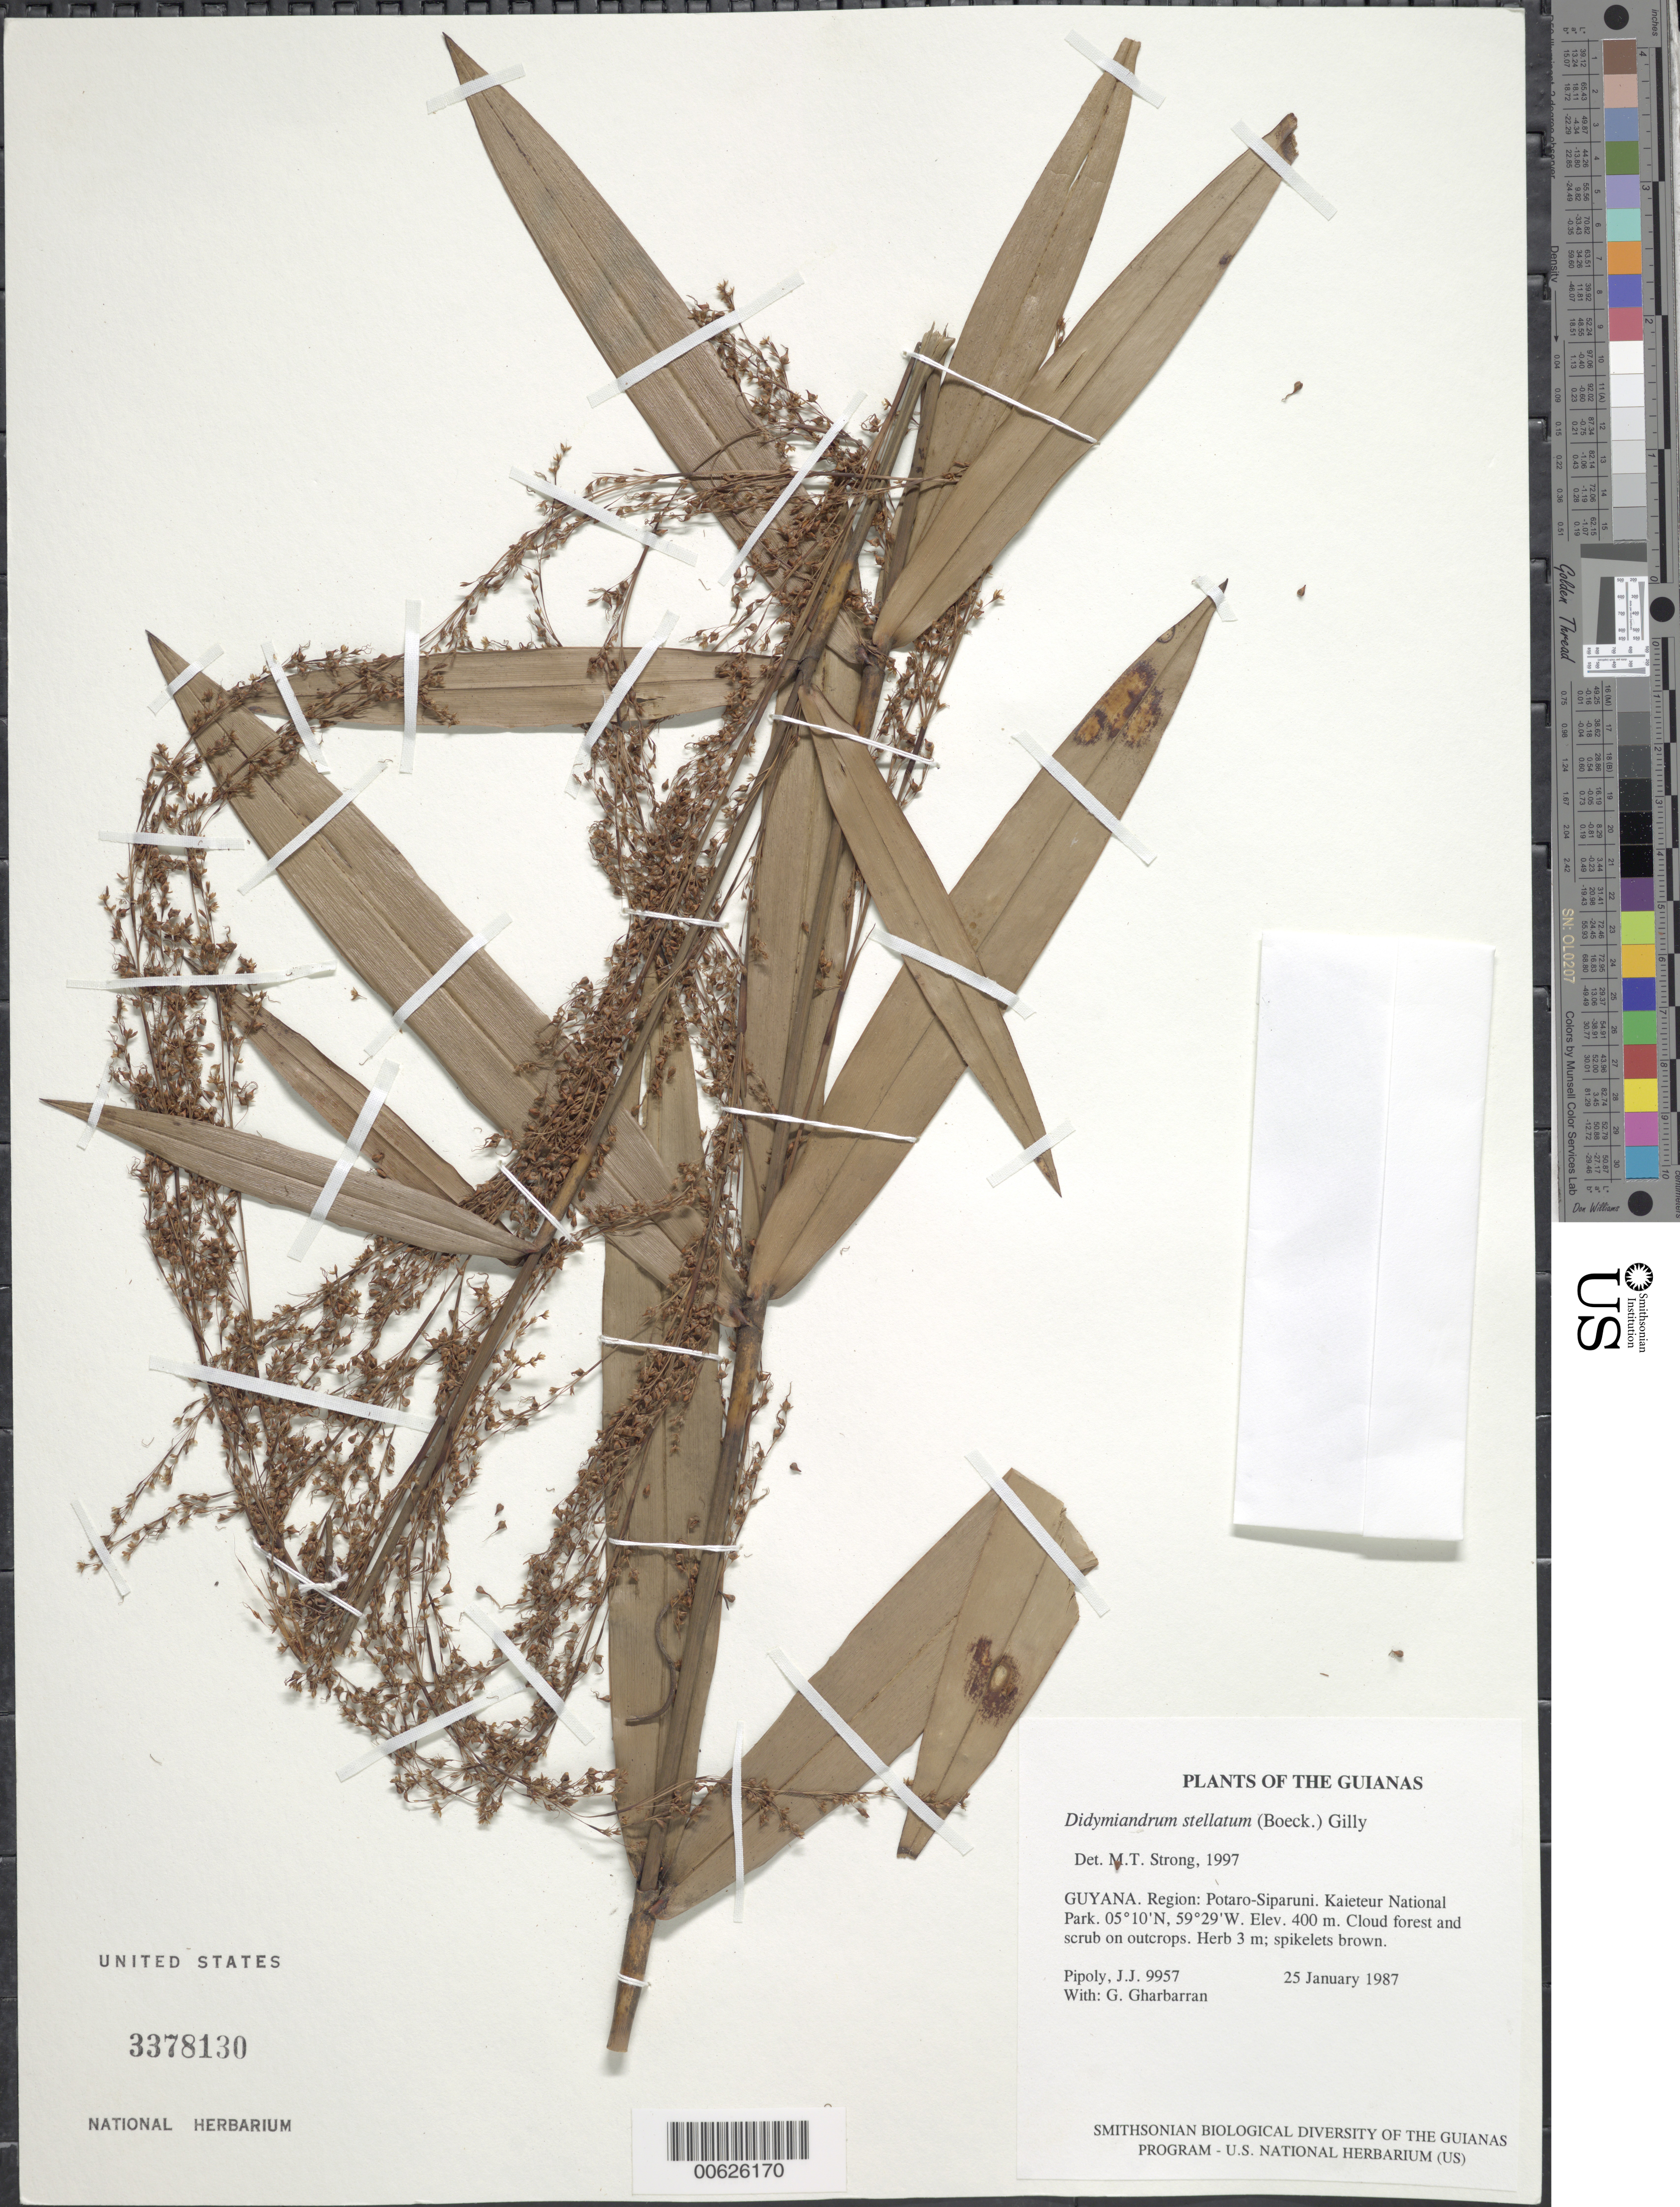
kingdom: Plantae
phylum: Tracheophyta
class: Liliopsida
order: Poales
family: Cyperaceae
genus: Didymiandrum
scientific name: Didymiandrum stellatum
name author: (Boeckeler) Gilly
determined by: Strong, M. T., (US), Smithsonian Institution - National Museum of Natural History (UNITED STATES)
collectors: J. J. Pipoly & G. Gharbarran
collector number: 9957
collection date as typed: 25 January 1987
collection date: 1987-01-25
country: Guyana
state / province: Potaro-Siparuni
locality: Kaieteur National Park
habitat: Cloud forest and scrub on outcrops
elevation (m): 400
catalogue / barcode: US 3378130